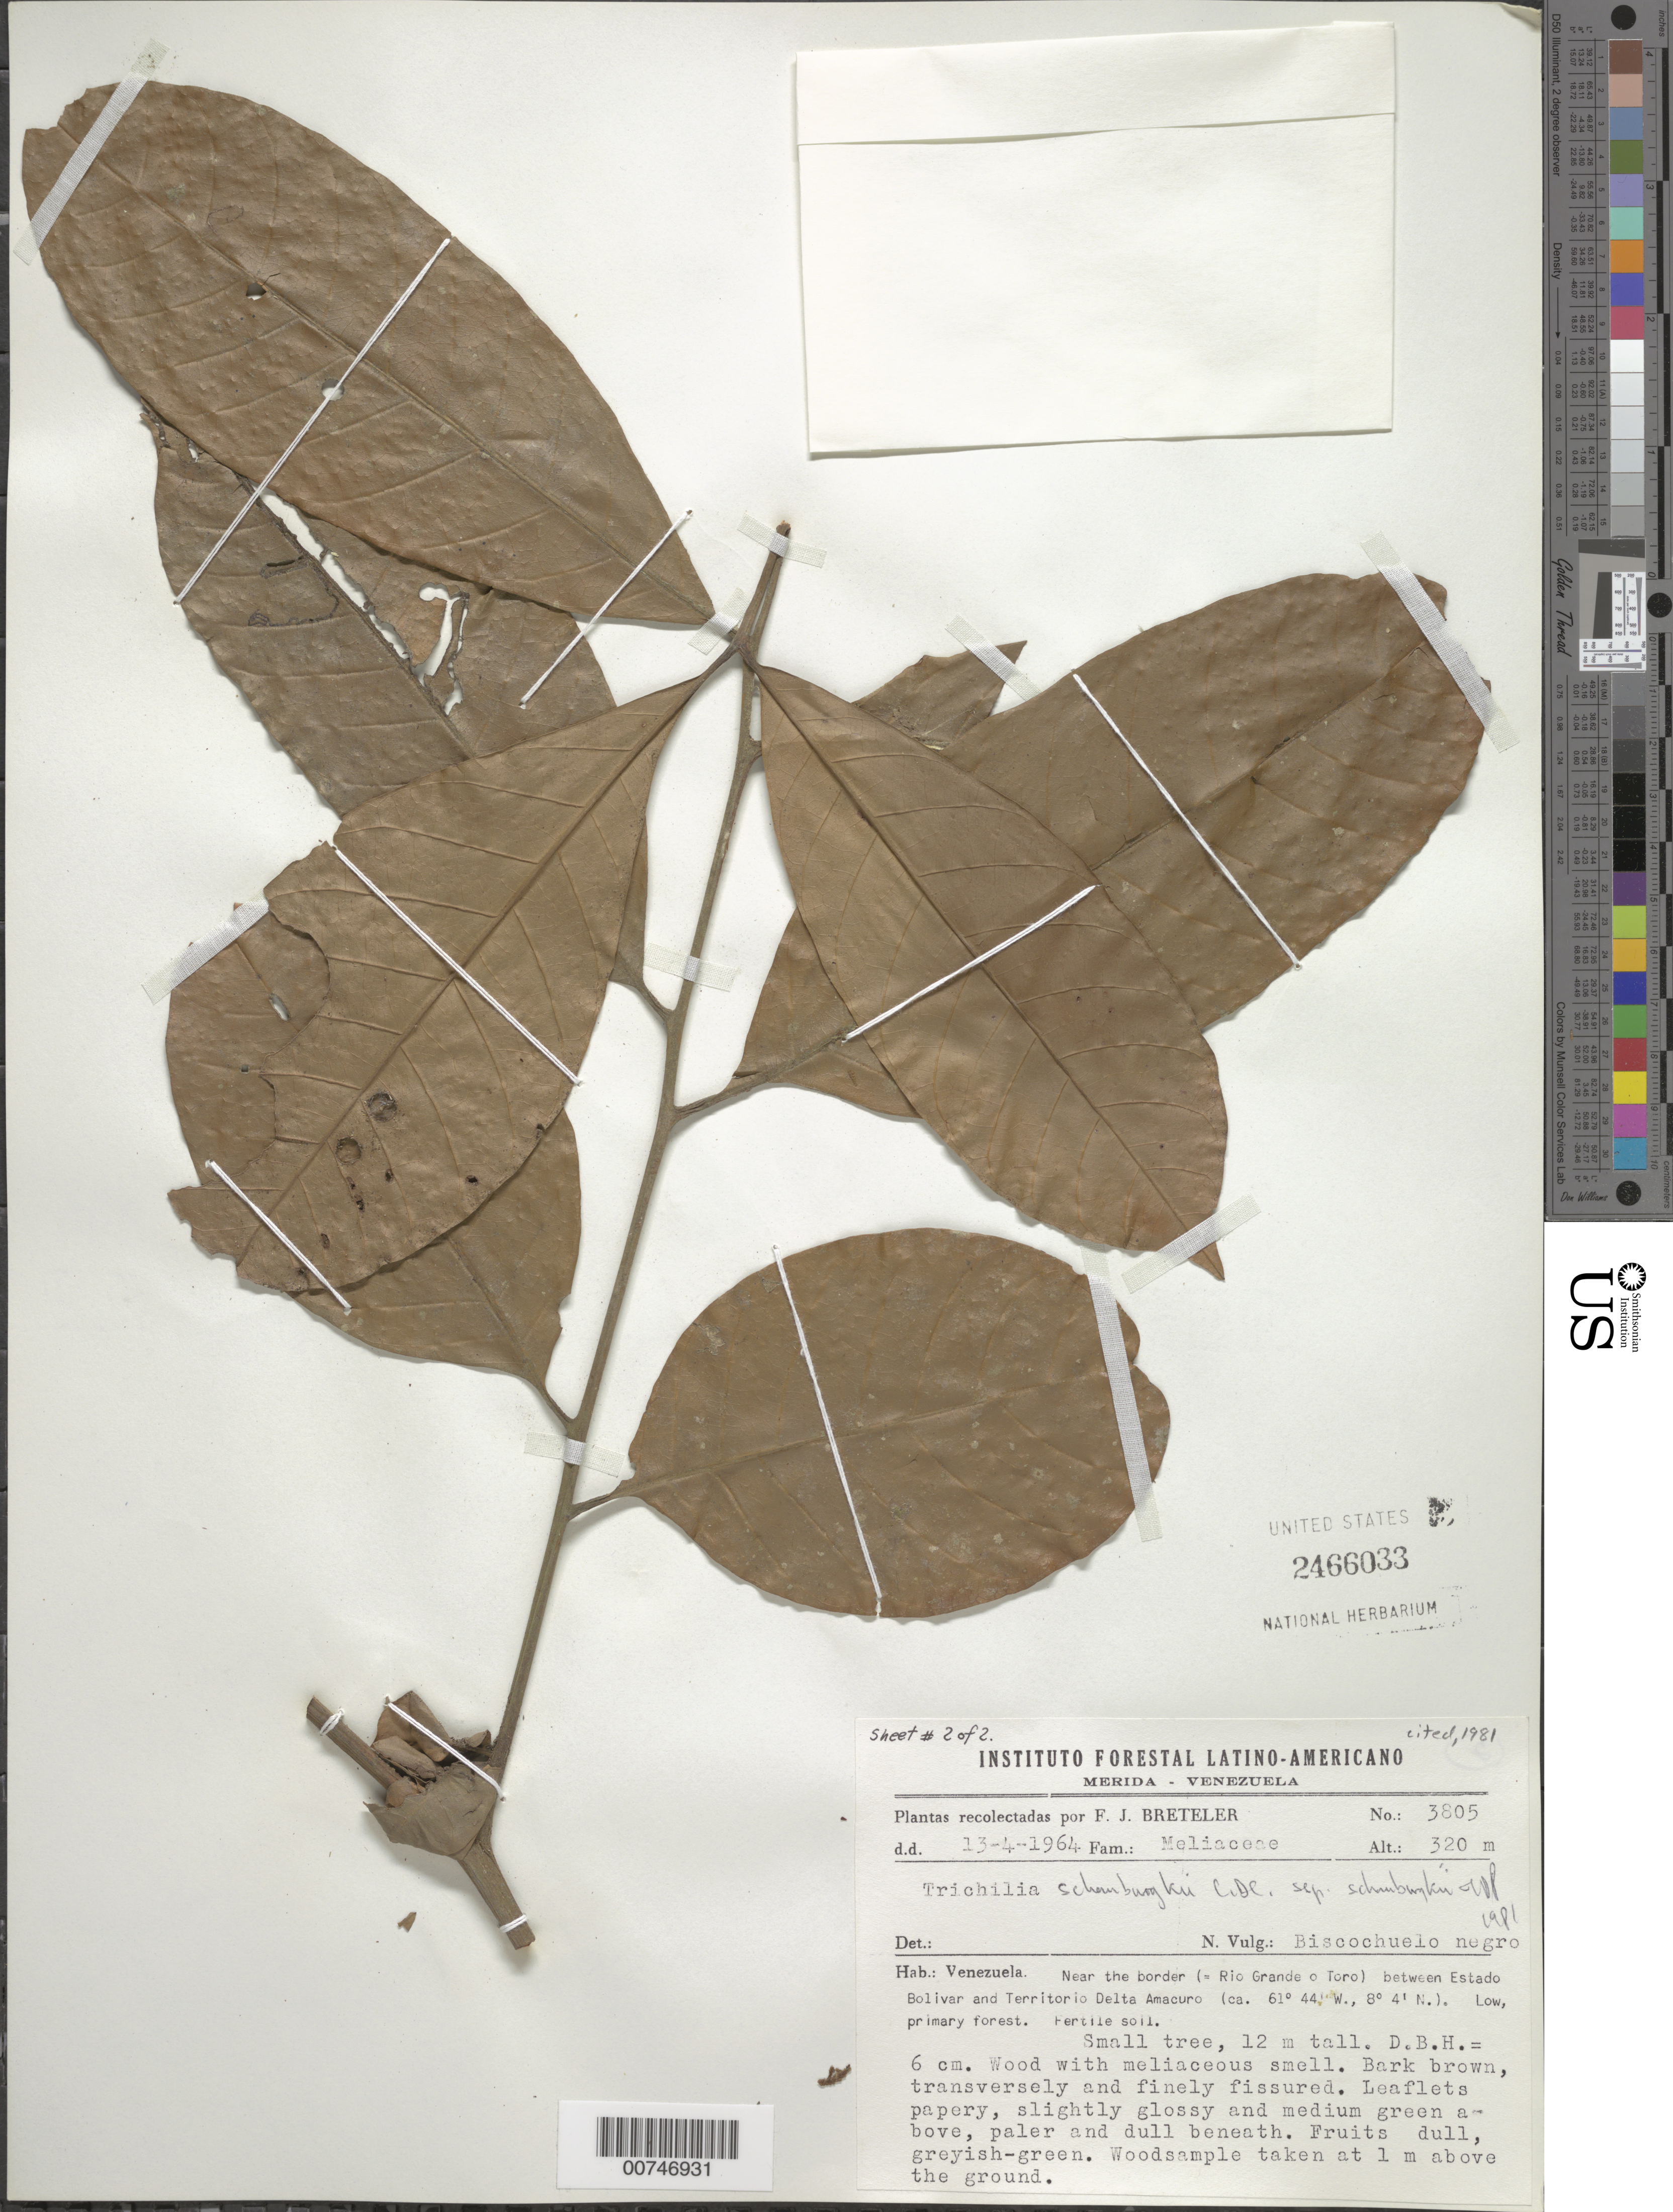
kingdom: Plantae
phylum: Tracheophyta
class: Magnoliopsida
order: Sapindales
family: Meliaceae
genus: Trichilia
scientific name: Trichilia schomburgkii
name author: C. DC.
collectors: F. J. Breteler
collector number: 3805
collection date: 1964-04-13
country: Venezuela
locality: Near the border (=Rio Grande o Toro) between Estado Bolivar and Territorio Delta Amacuro.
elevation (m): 320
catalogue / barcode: US 2466033